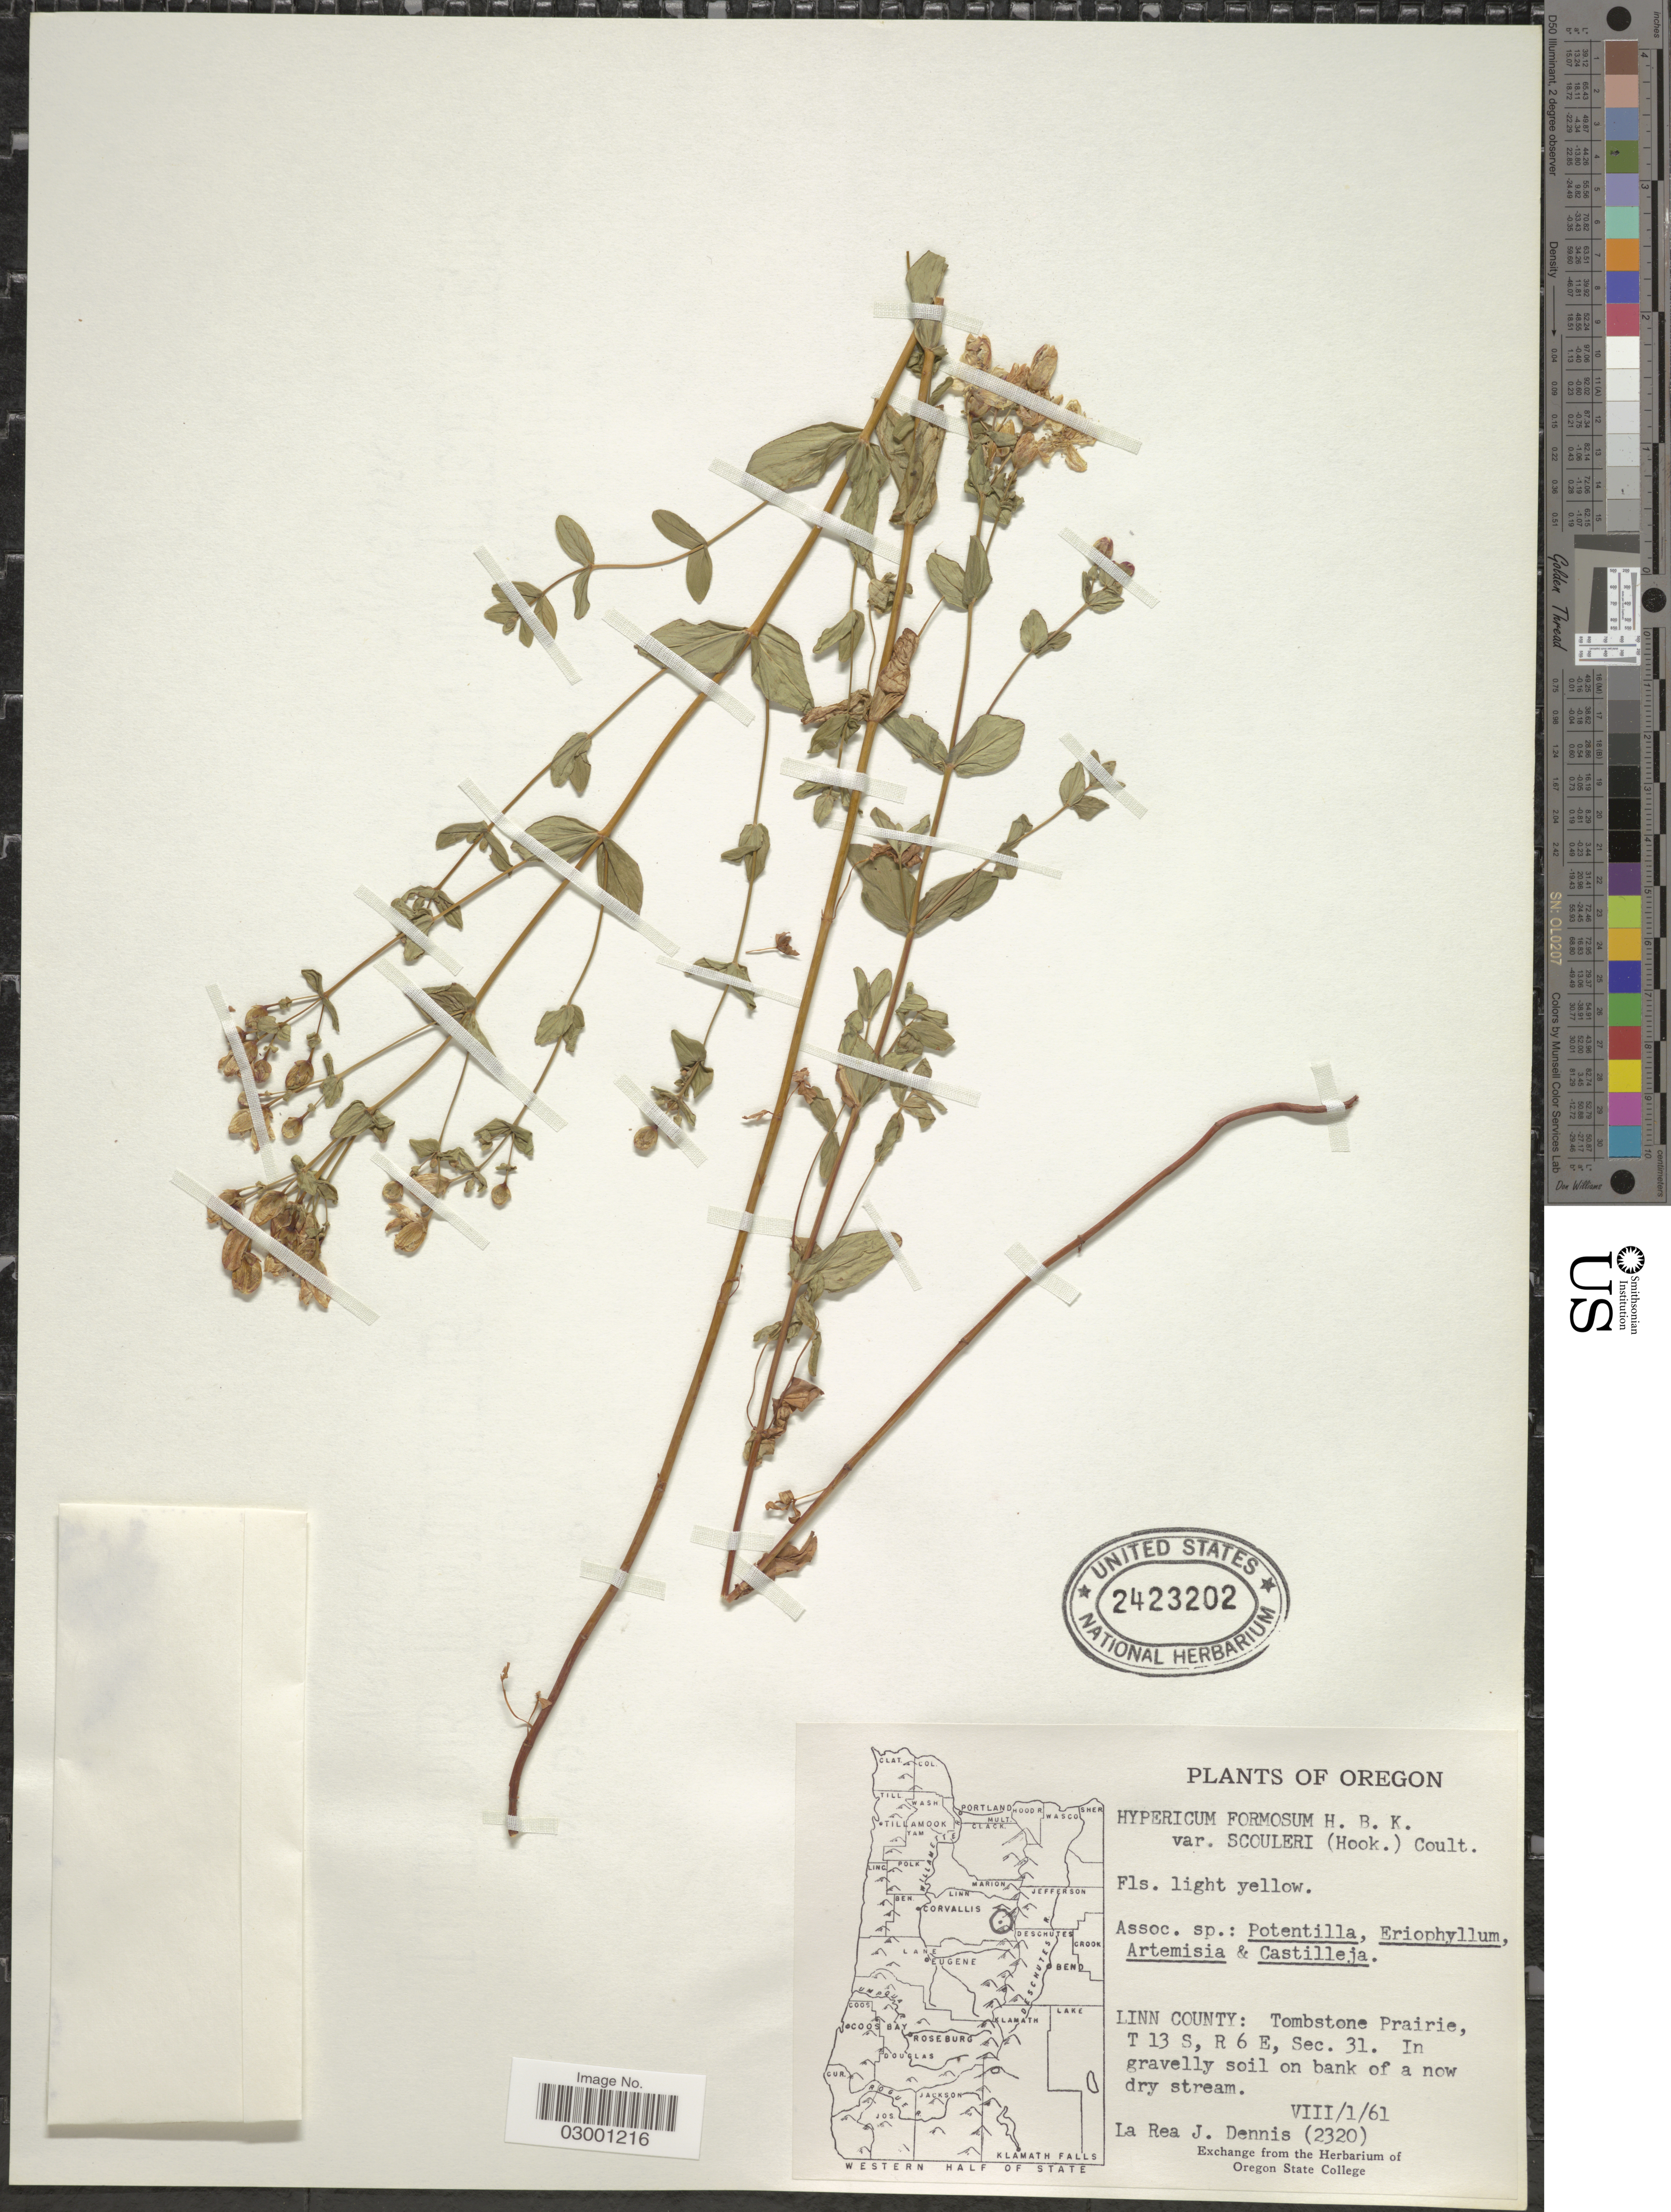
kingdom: Plantae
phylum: Tracheophyta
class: Magnoliopsida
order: Malpighiales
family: Hypericaceae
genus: Hypericum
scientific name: Hypericum formosum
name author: Kunth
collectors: L. Dennis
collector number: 2320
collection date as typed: Transcribed d/m/y: 1/8/61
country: United States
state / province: Oregon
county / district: Linn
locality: Linn County: Tombstone Prairie, T 13 S, R 6 E, Sec. 31.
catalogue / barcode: US 2423202